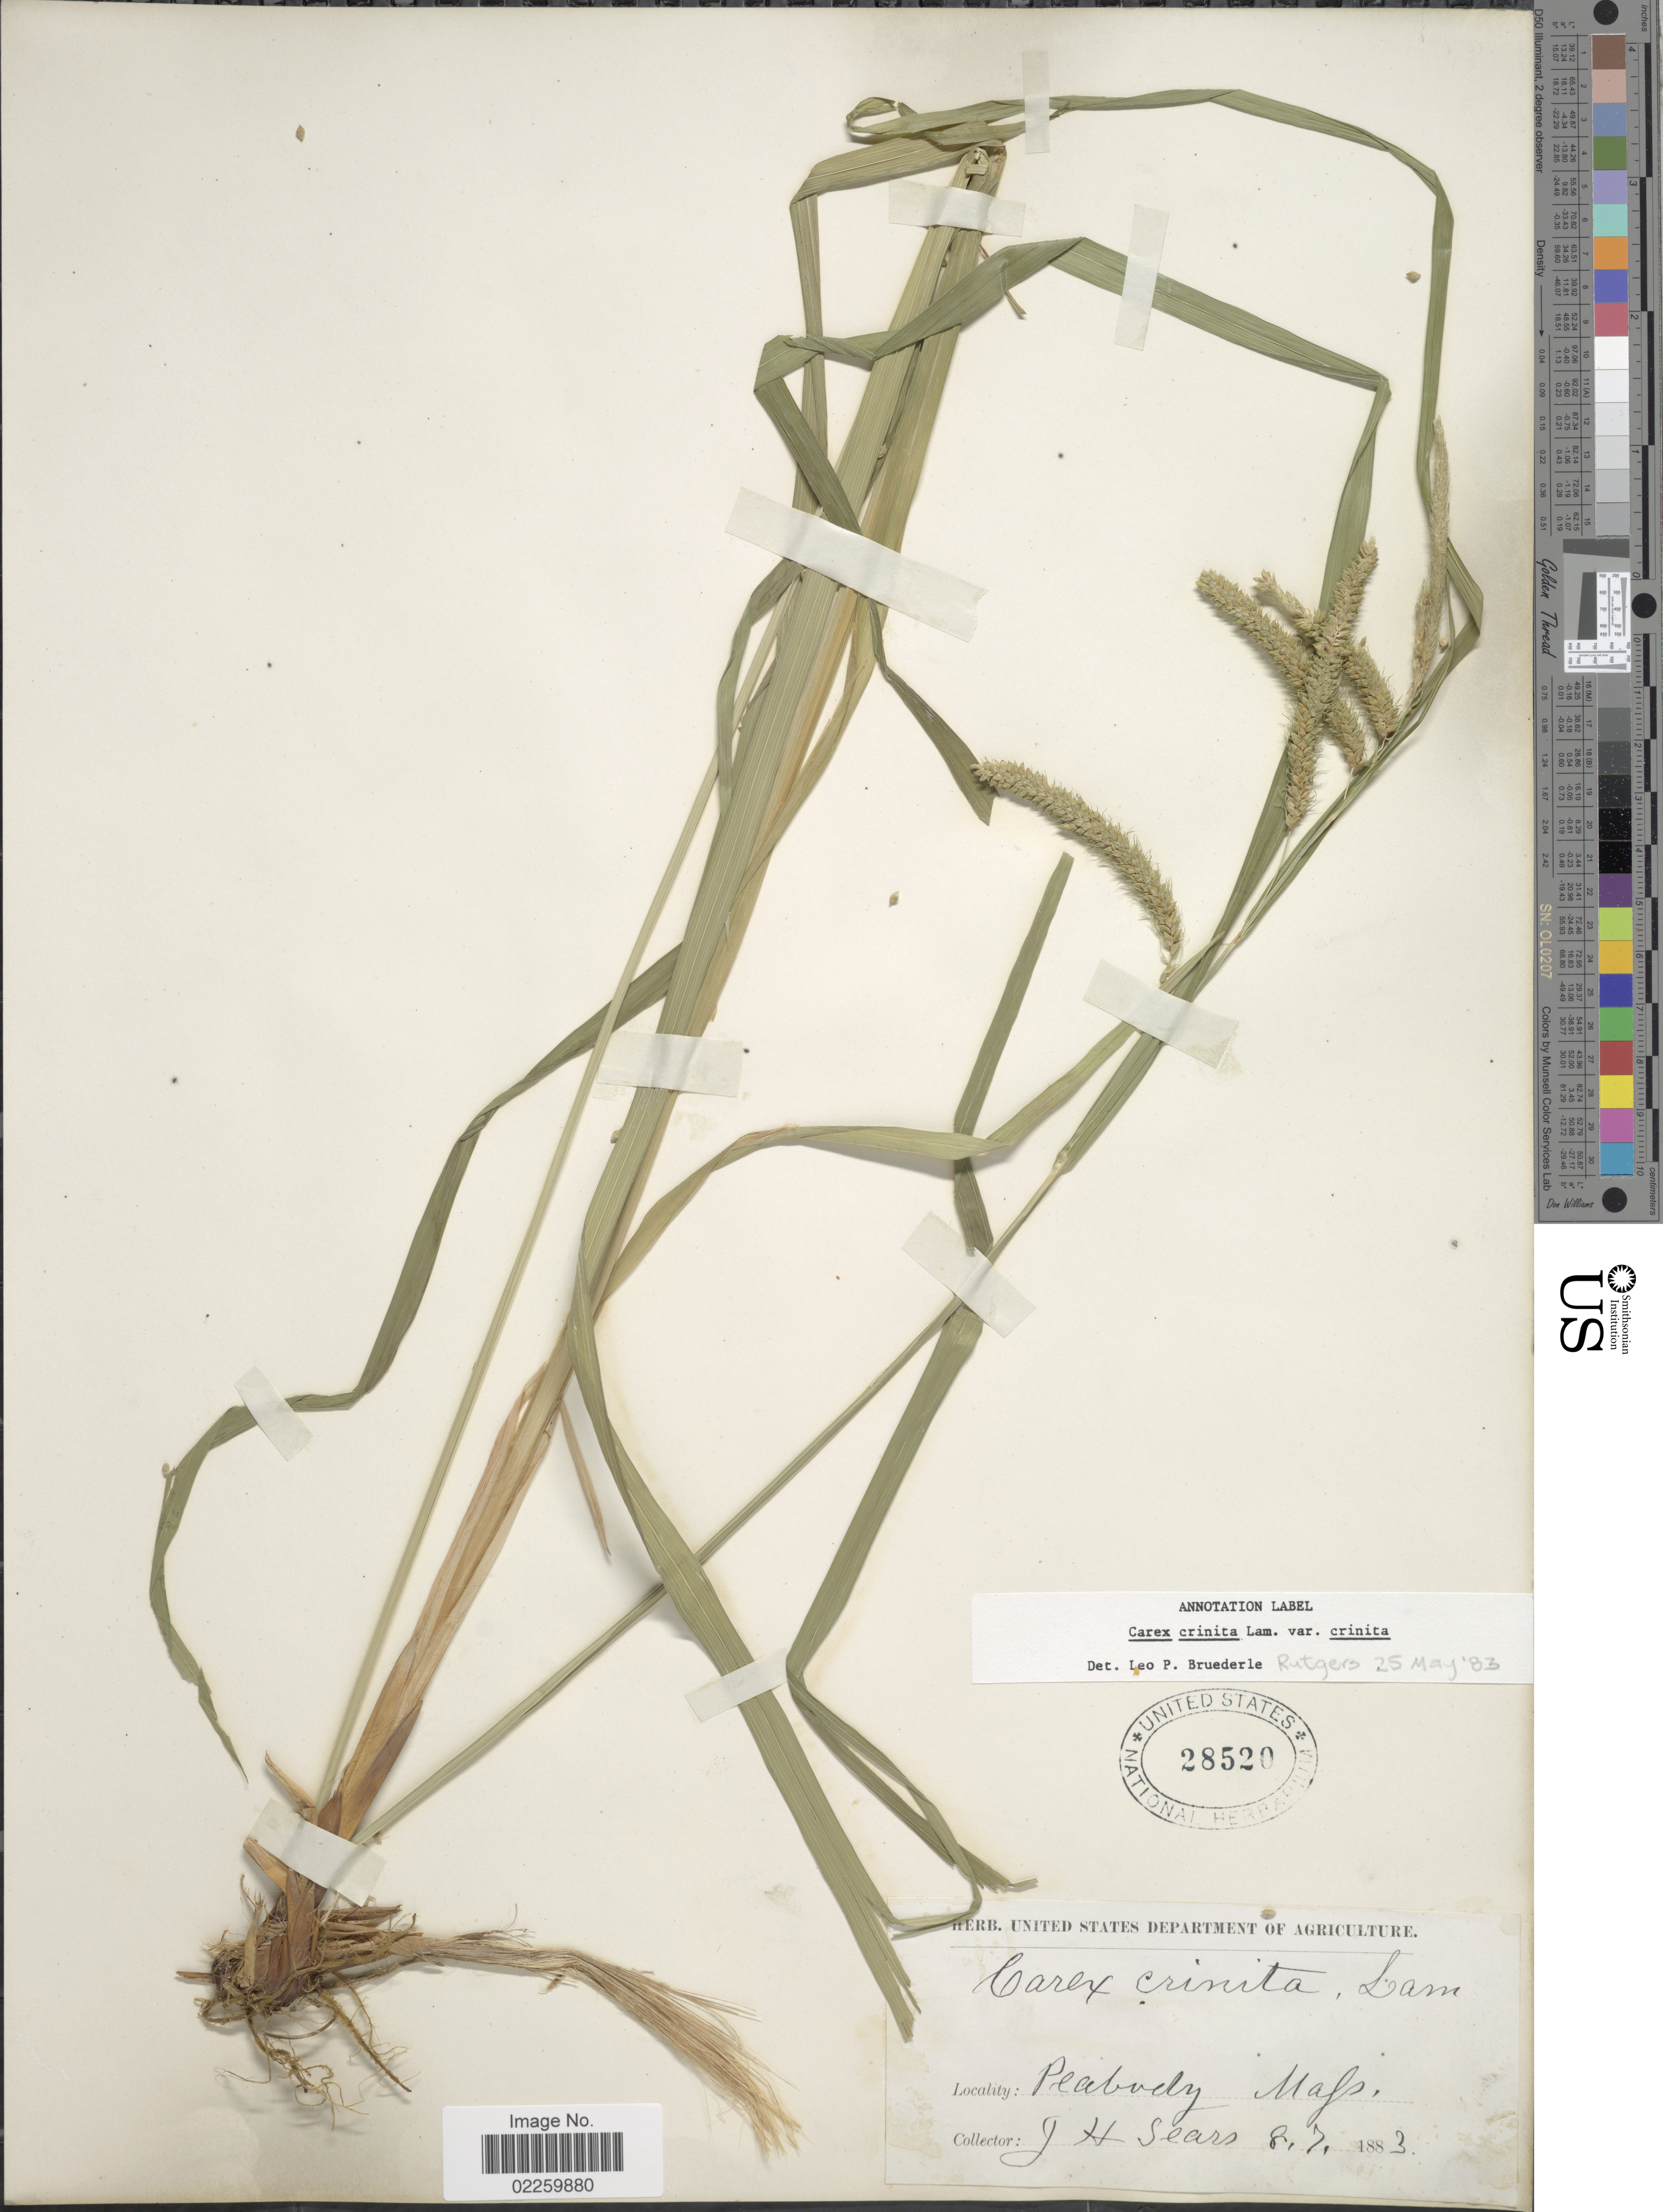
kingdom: Plantae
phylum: Tracheophyta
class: Liliopsida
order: Poales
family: Cyperaceae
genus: Carex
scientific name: Carex crinita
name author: Lam.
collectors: J. Sears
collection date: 1883-07-08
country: United States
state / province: Massachusetts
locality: Peabody, Mass.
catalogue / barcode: US 28520